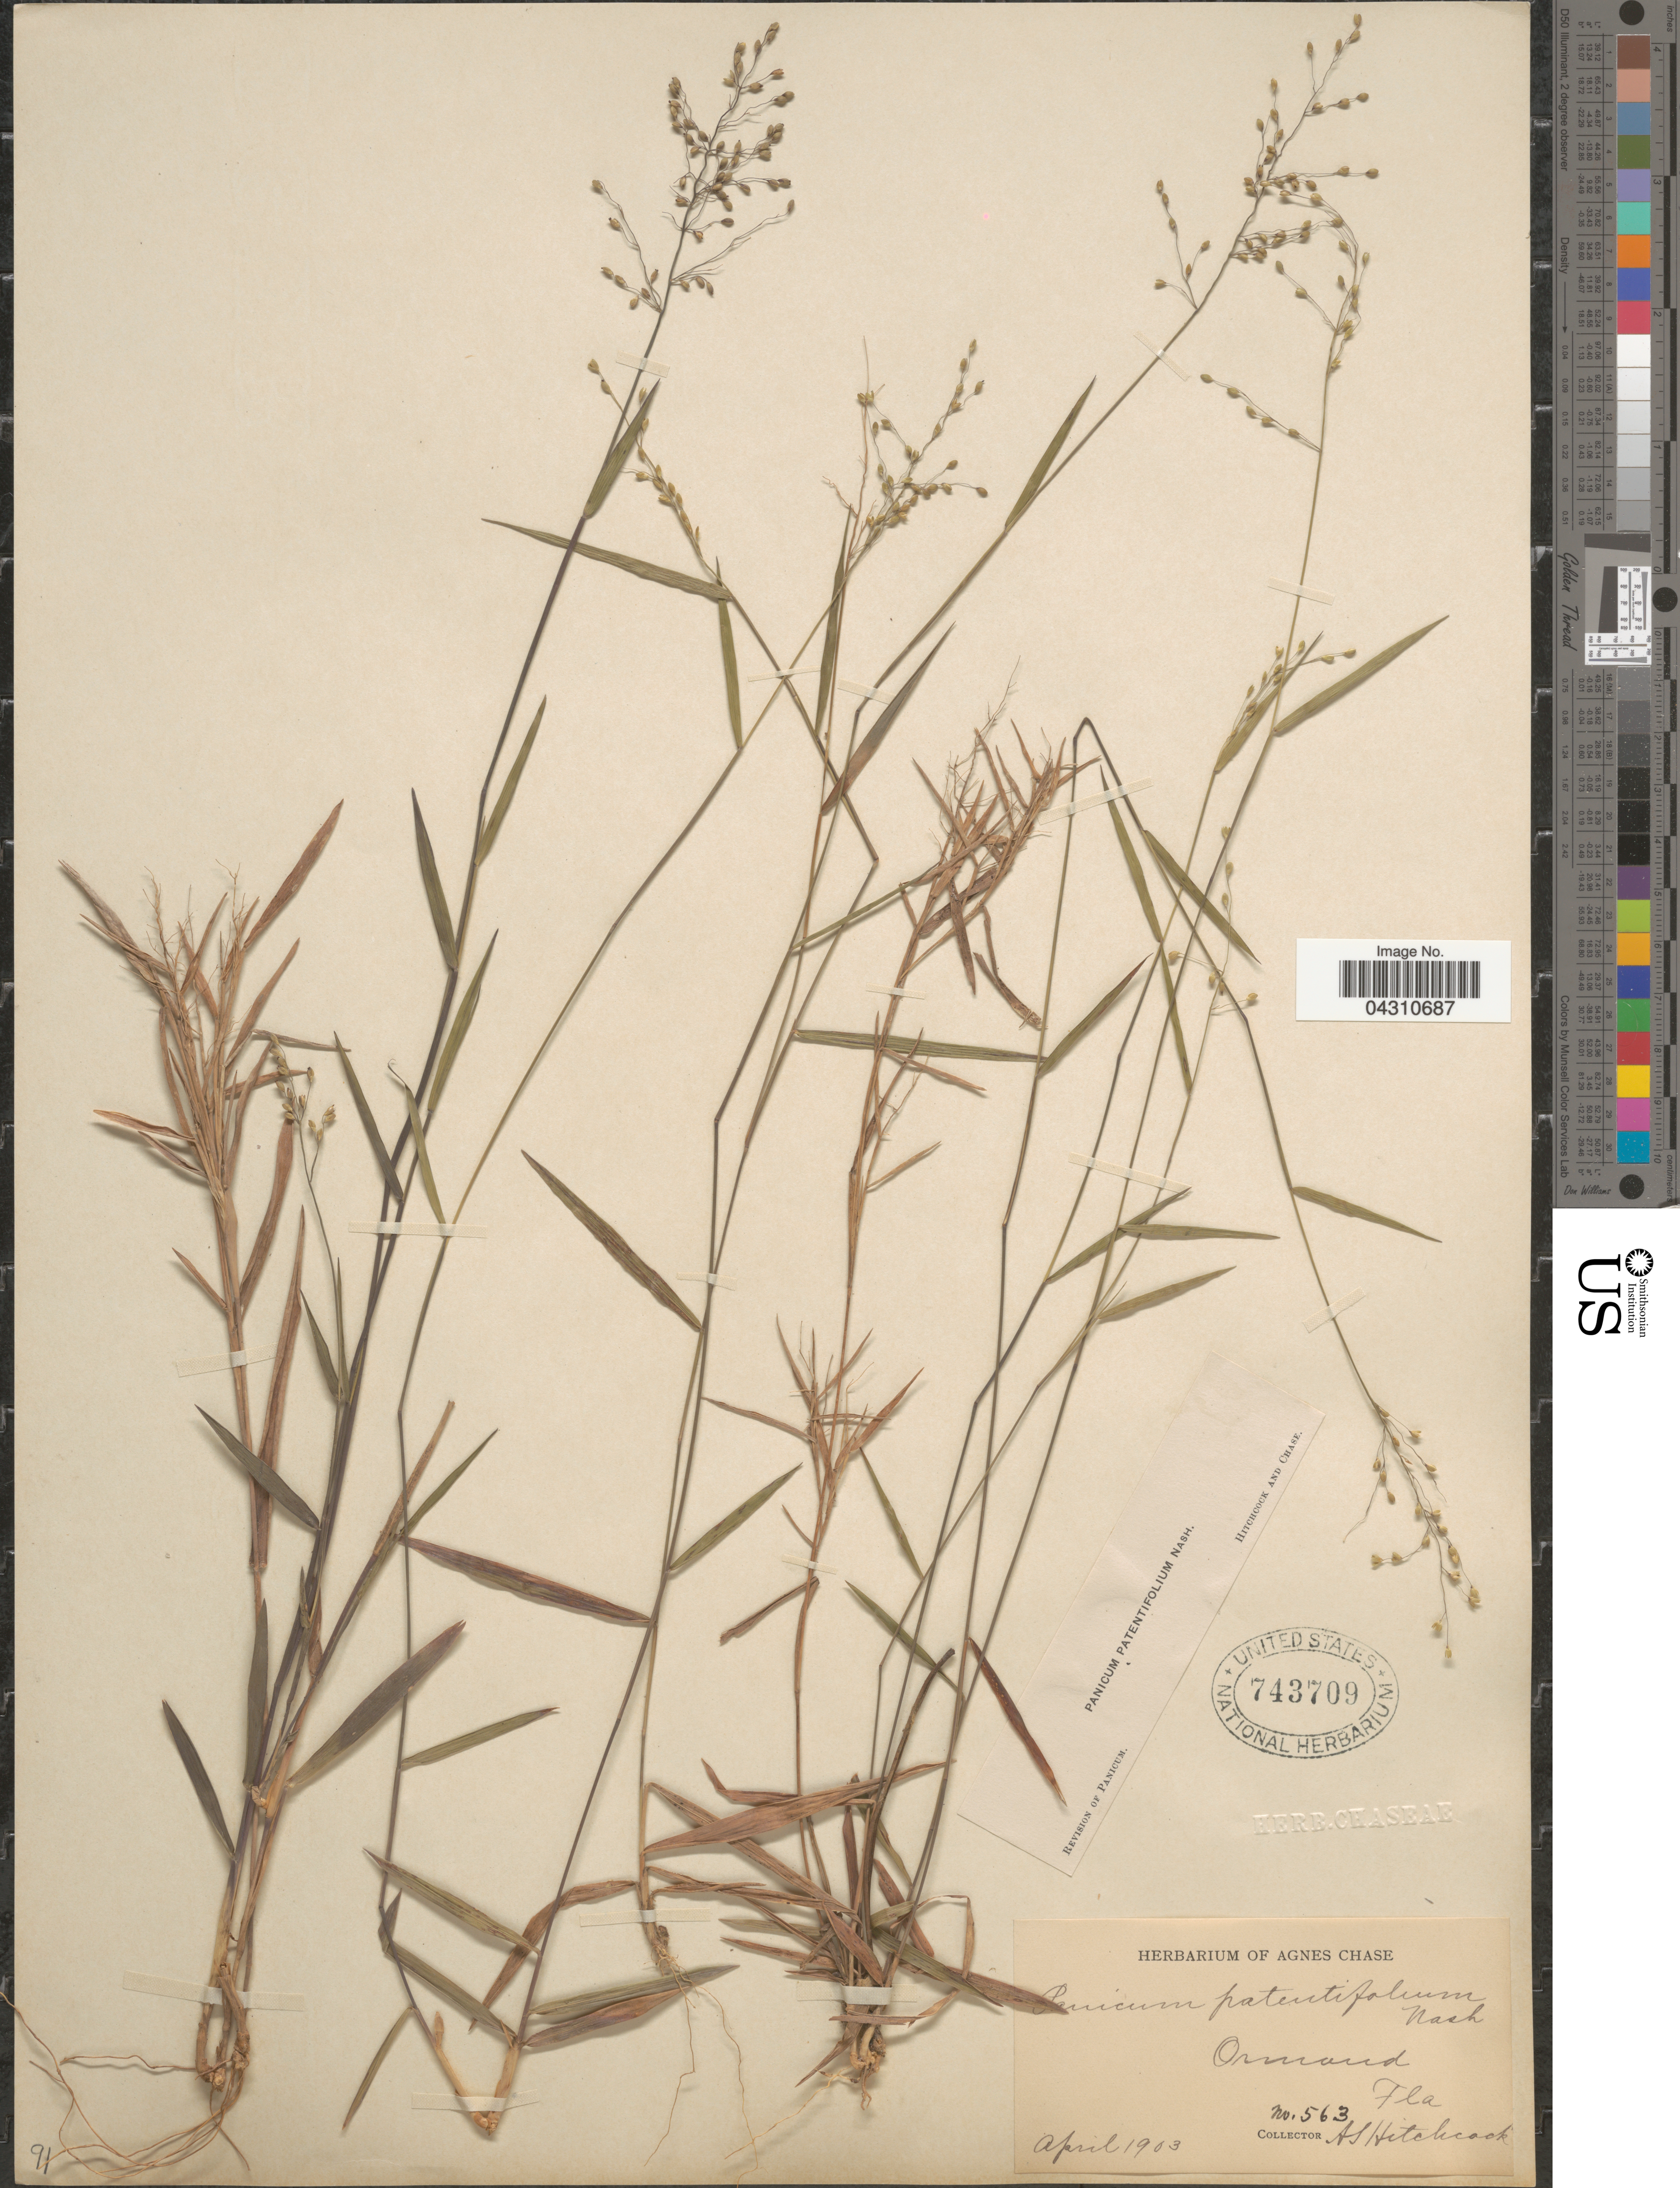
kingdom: Plantae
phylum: Tracheophyta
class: Liliopsida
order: Poales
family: Poaceae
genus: Dichanthelium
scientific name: Dichanthelium portoricense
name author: (Desv. ex Ham.) B.F. Hansen & Wunderlin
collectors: A. S. Hitchcock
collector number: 563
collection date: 1903-04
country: United States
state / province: Florida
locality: Ormond.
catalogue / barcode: US 743709